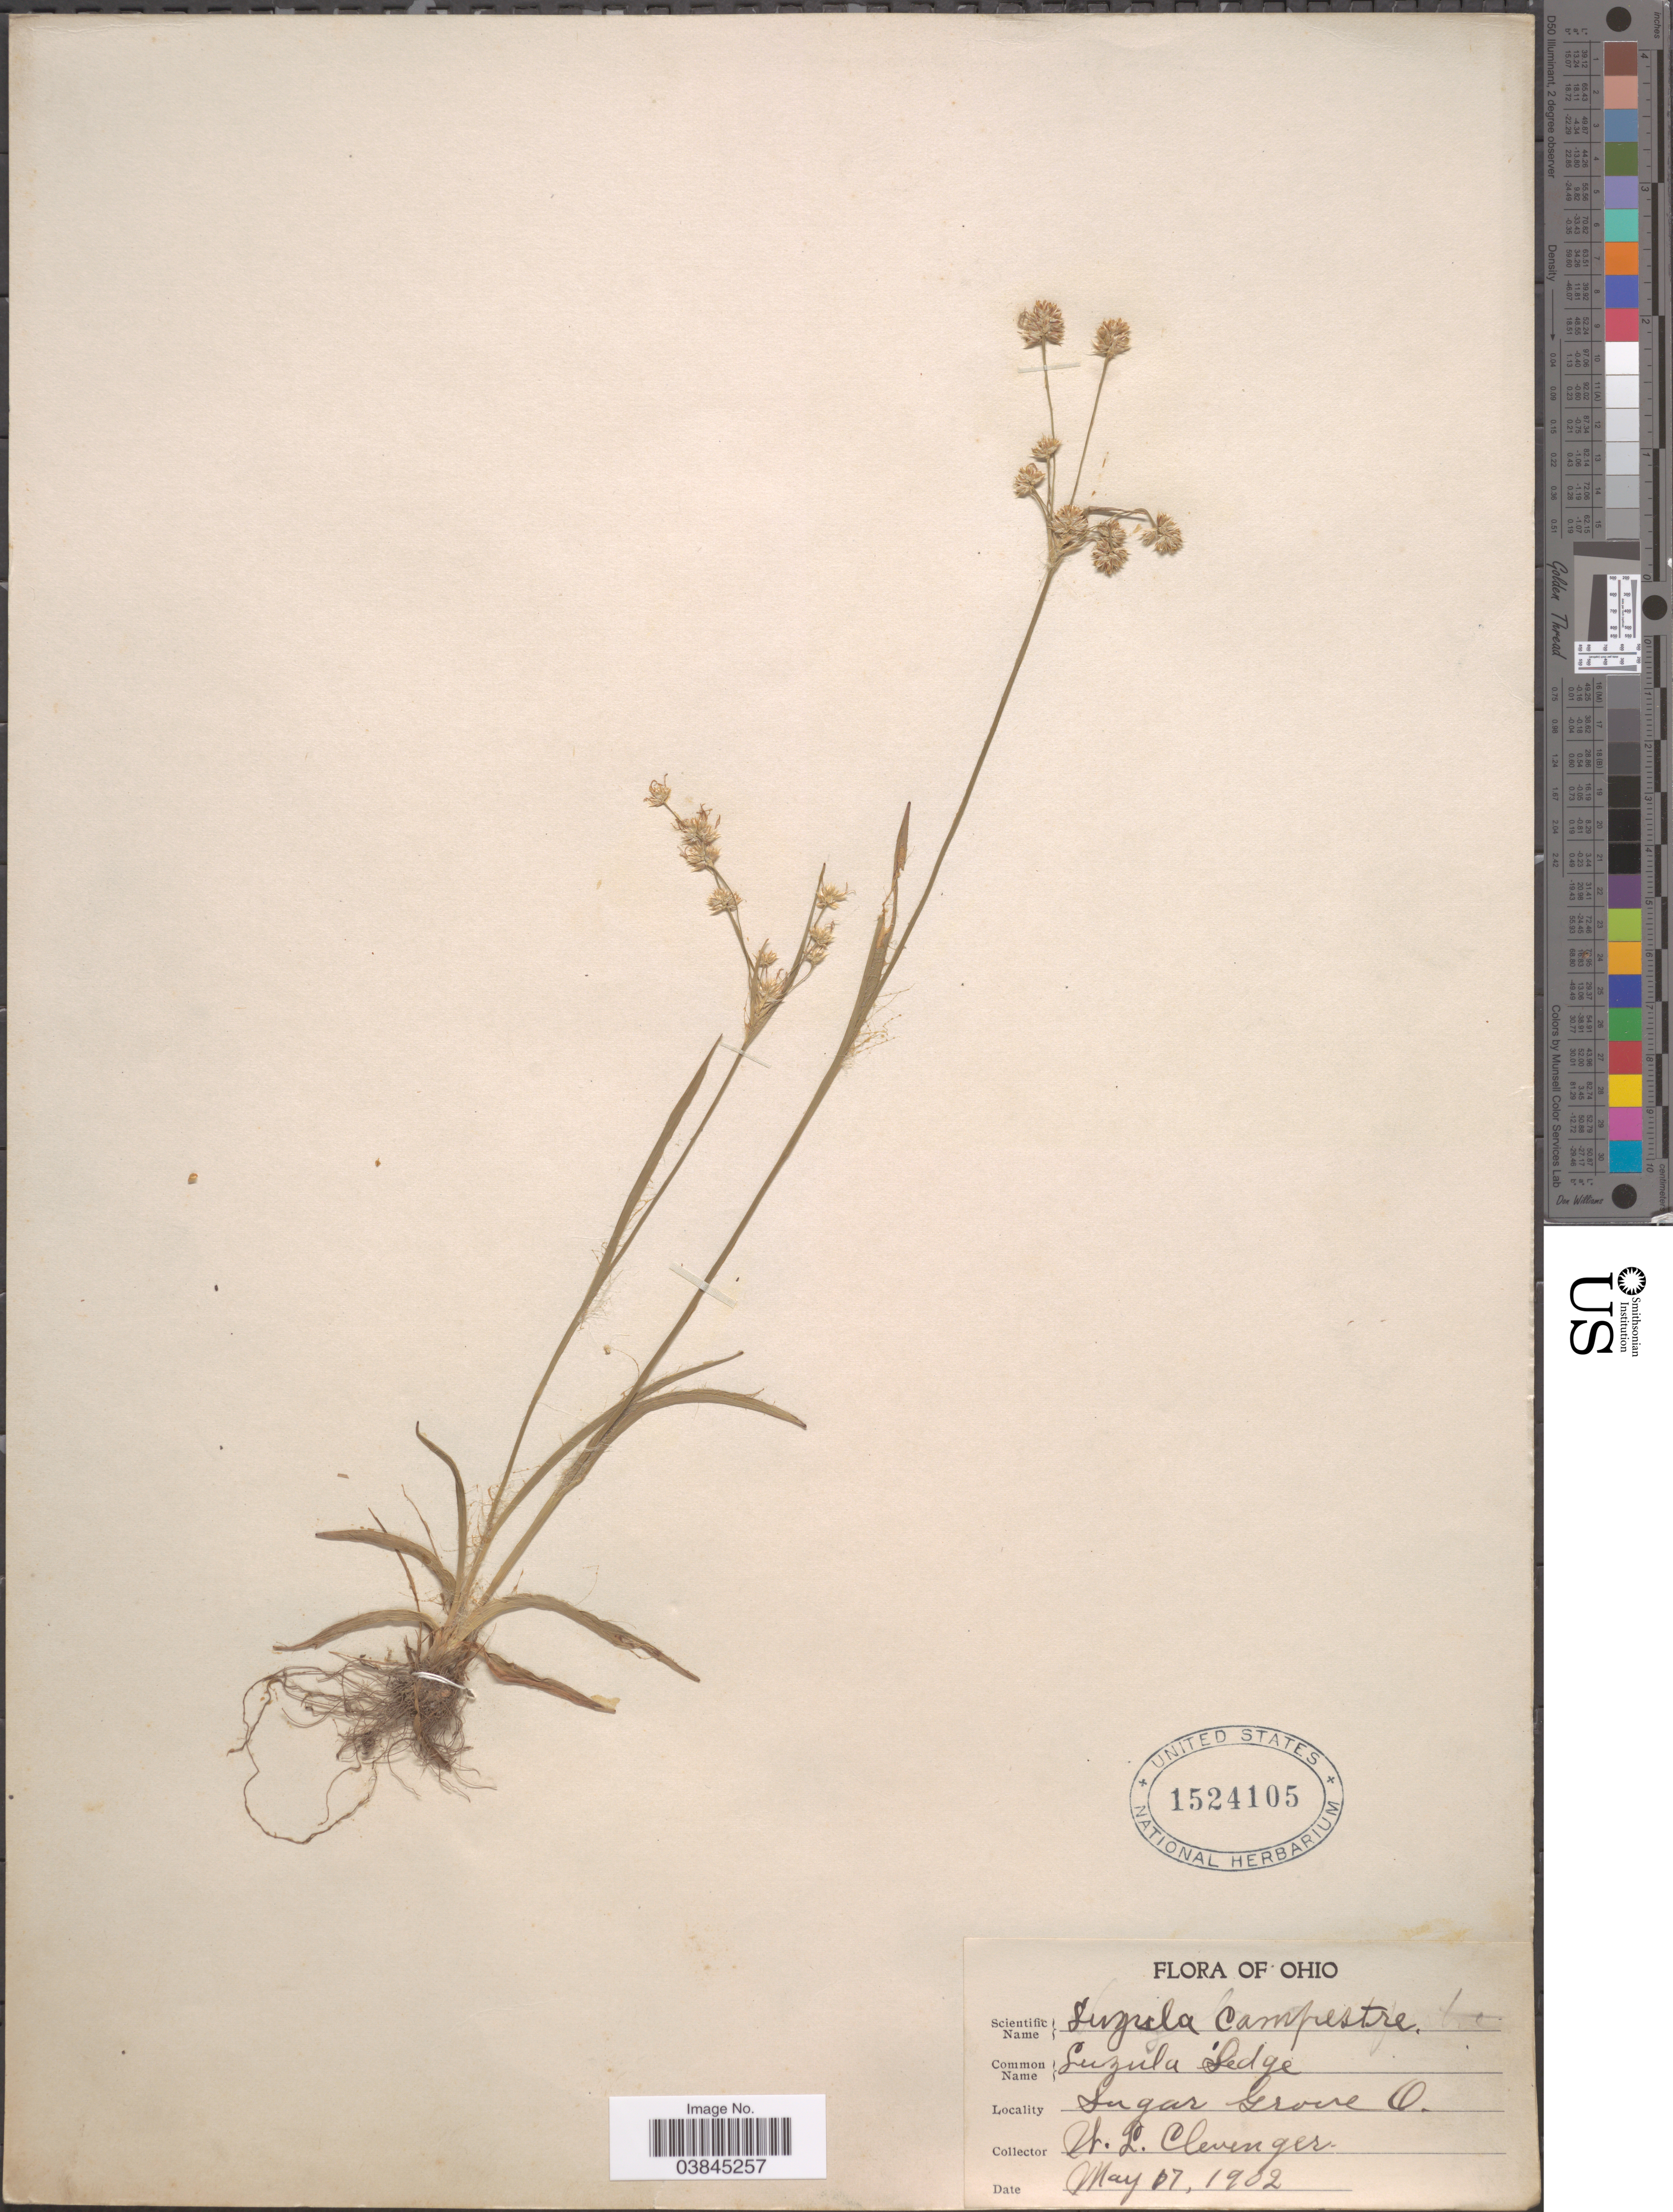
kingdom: Plantae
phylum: Tracheophyta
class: Liliopsida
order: Poales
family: Juncaceae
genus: Luzula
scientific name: Luzula campestris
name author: (L.) DC.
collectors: W. Clevenger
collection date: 1902-05-17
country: United States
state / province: Ohio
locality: Sugar Grove.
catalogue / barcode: US 1524105